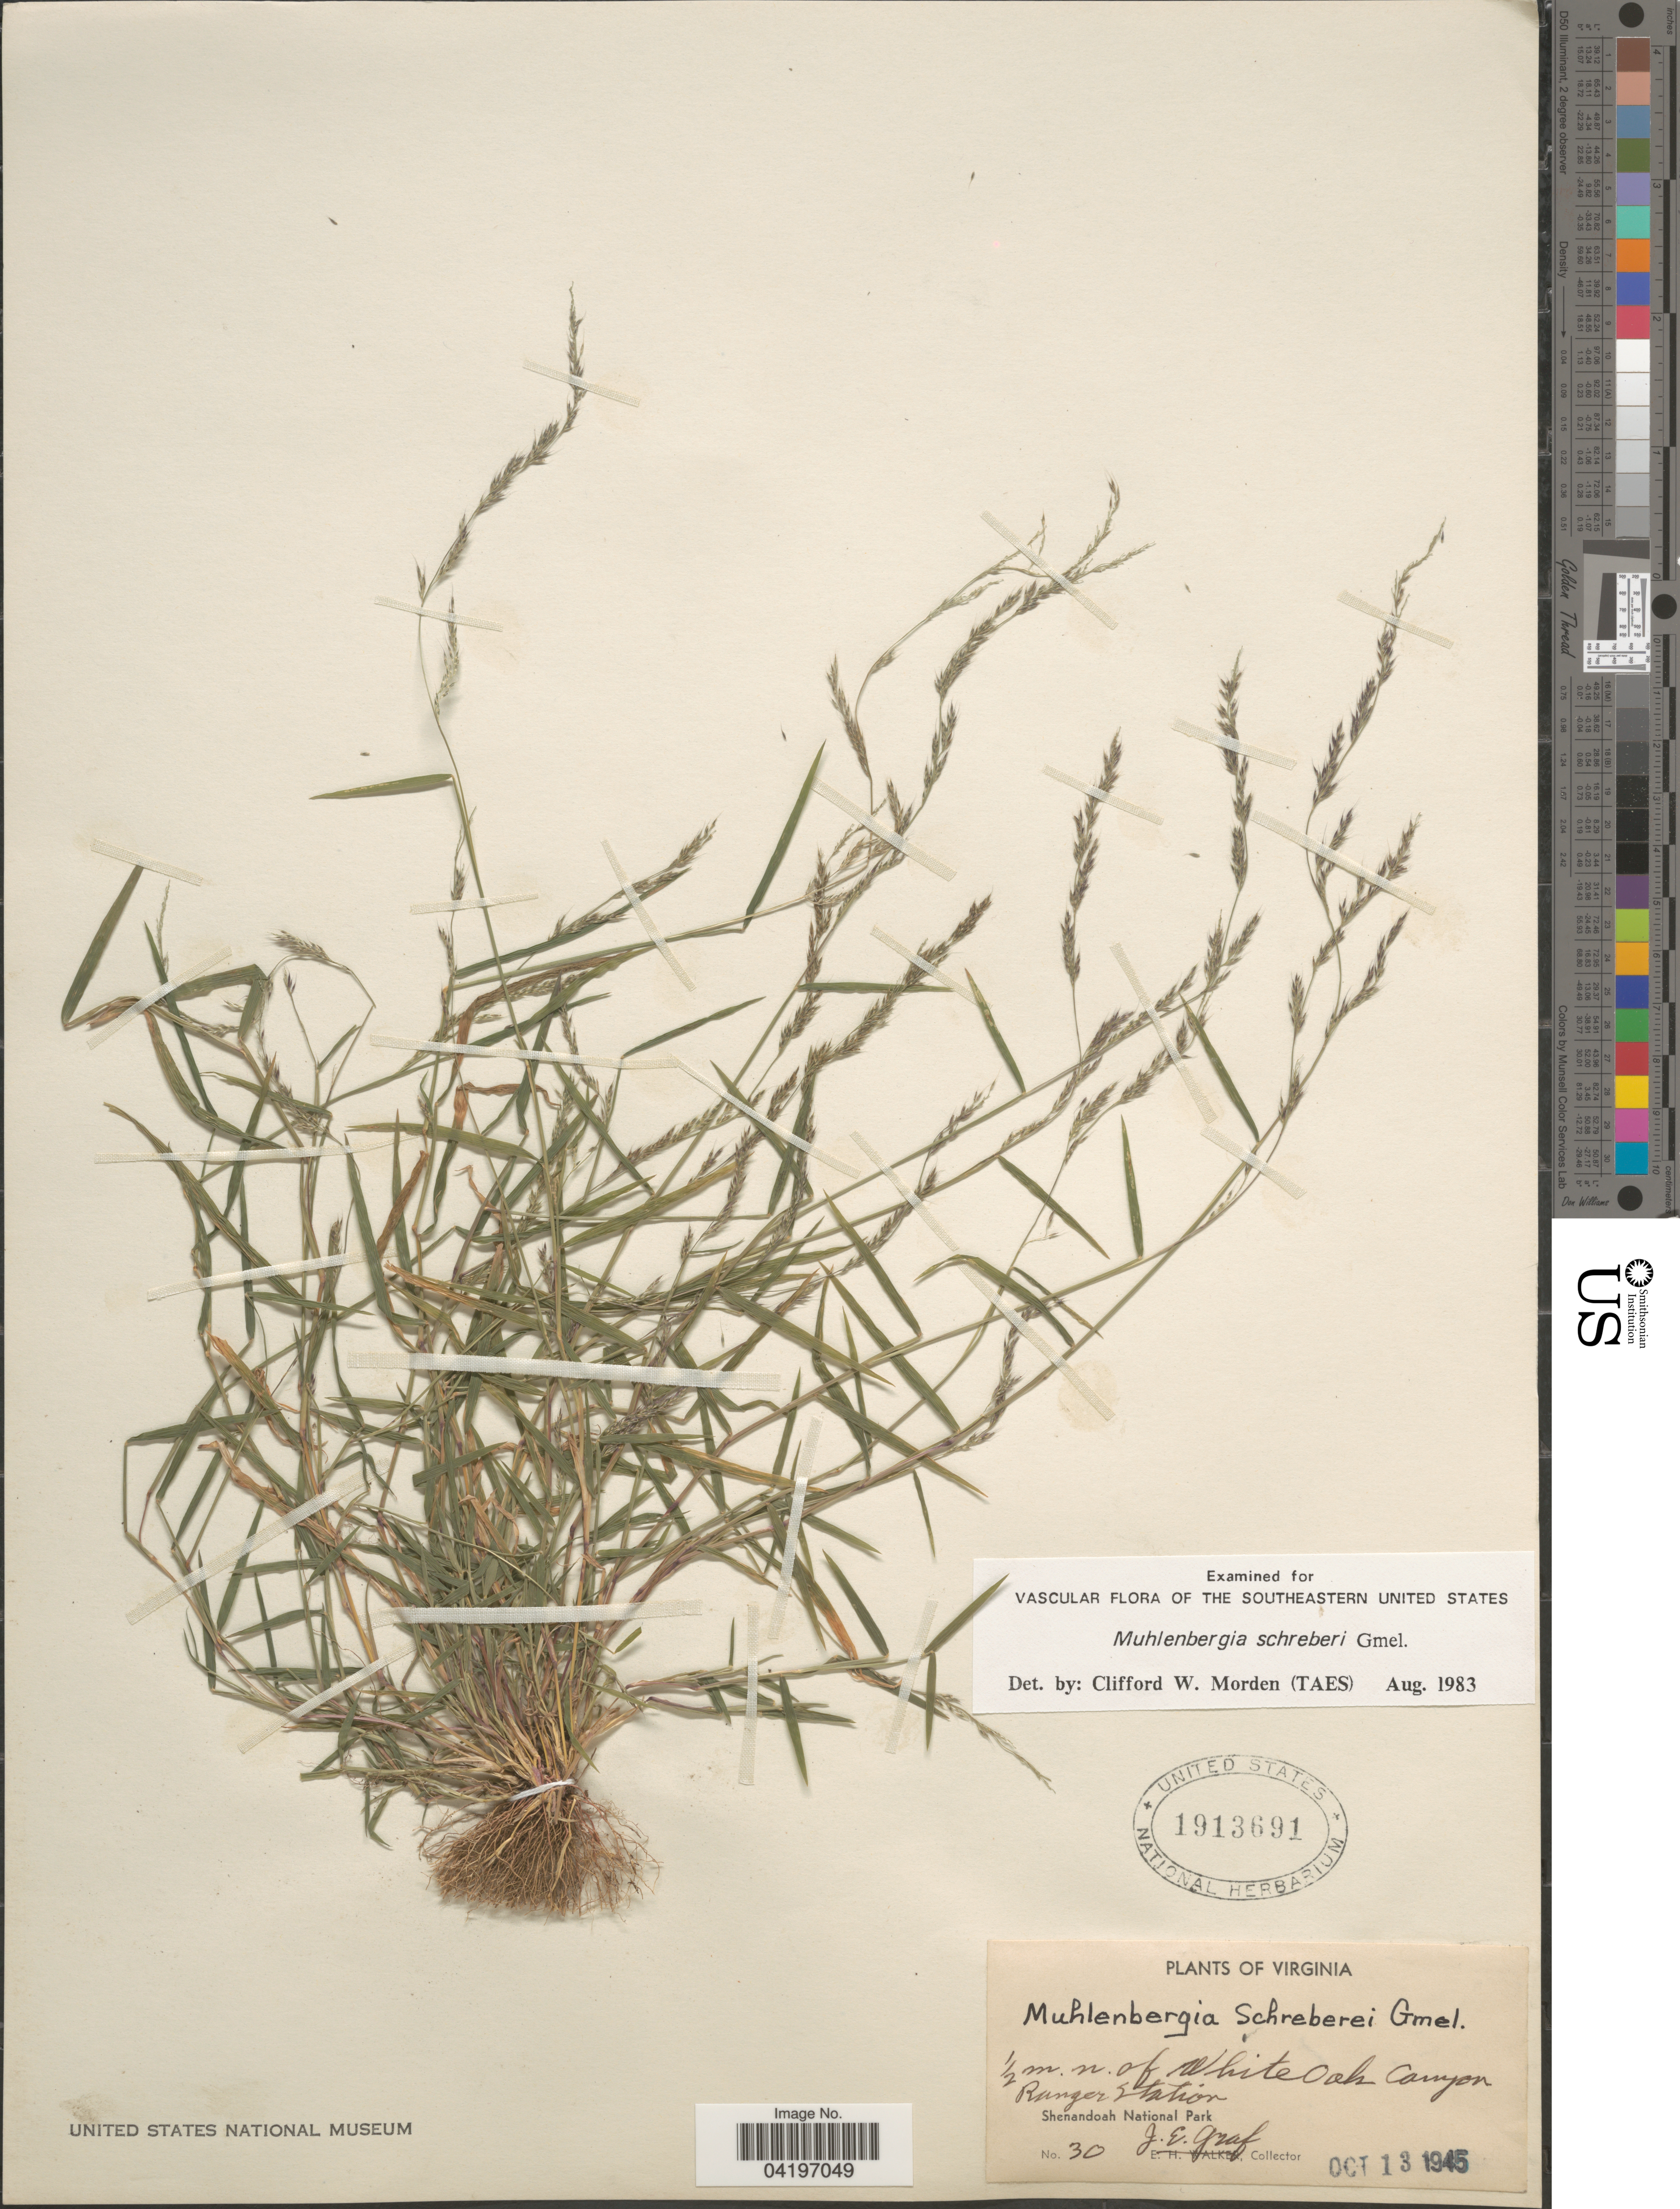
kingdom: Plantae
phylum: Tracheophyta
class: Liliopsida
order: Poales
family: Poaceae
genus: Muhlenbergia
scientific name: Muhlenbergia schreberi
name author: J.F. Gmel.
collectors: J. Graf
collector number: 30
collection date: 1945-10-13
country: United States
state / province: Virginia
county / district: Madison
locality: ½ mi. N of White Oak Canyon Ranger Station. Shenandoah National Park.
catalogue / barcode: US 1913691